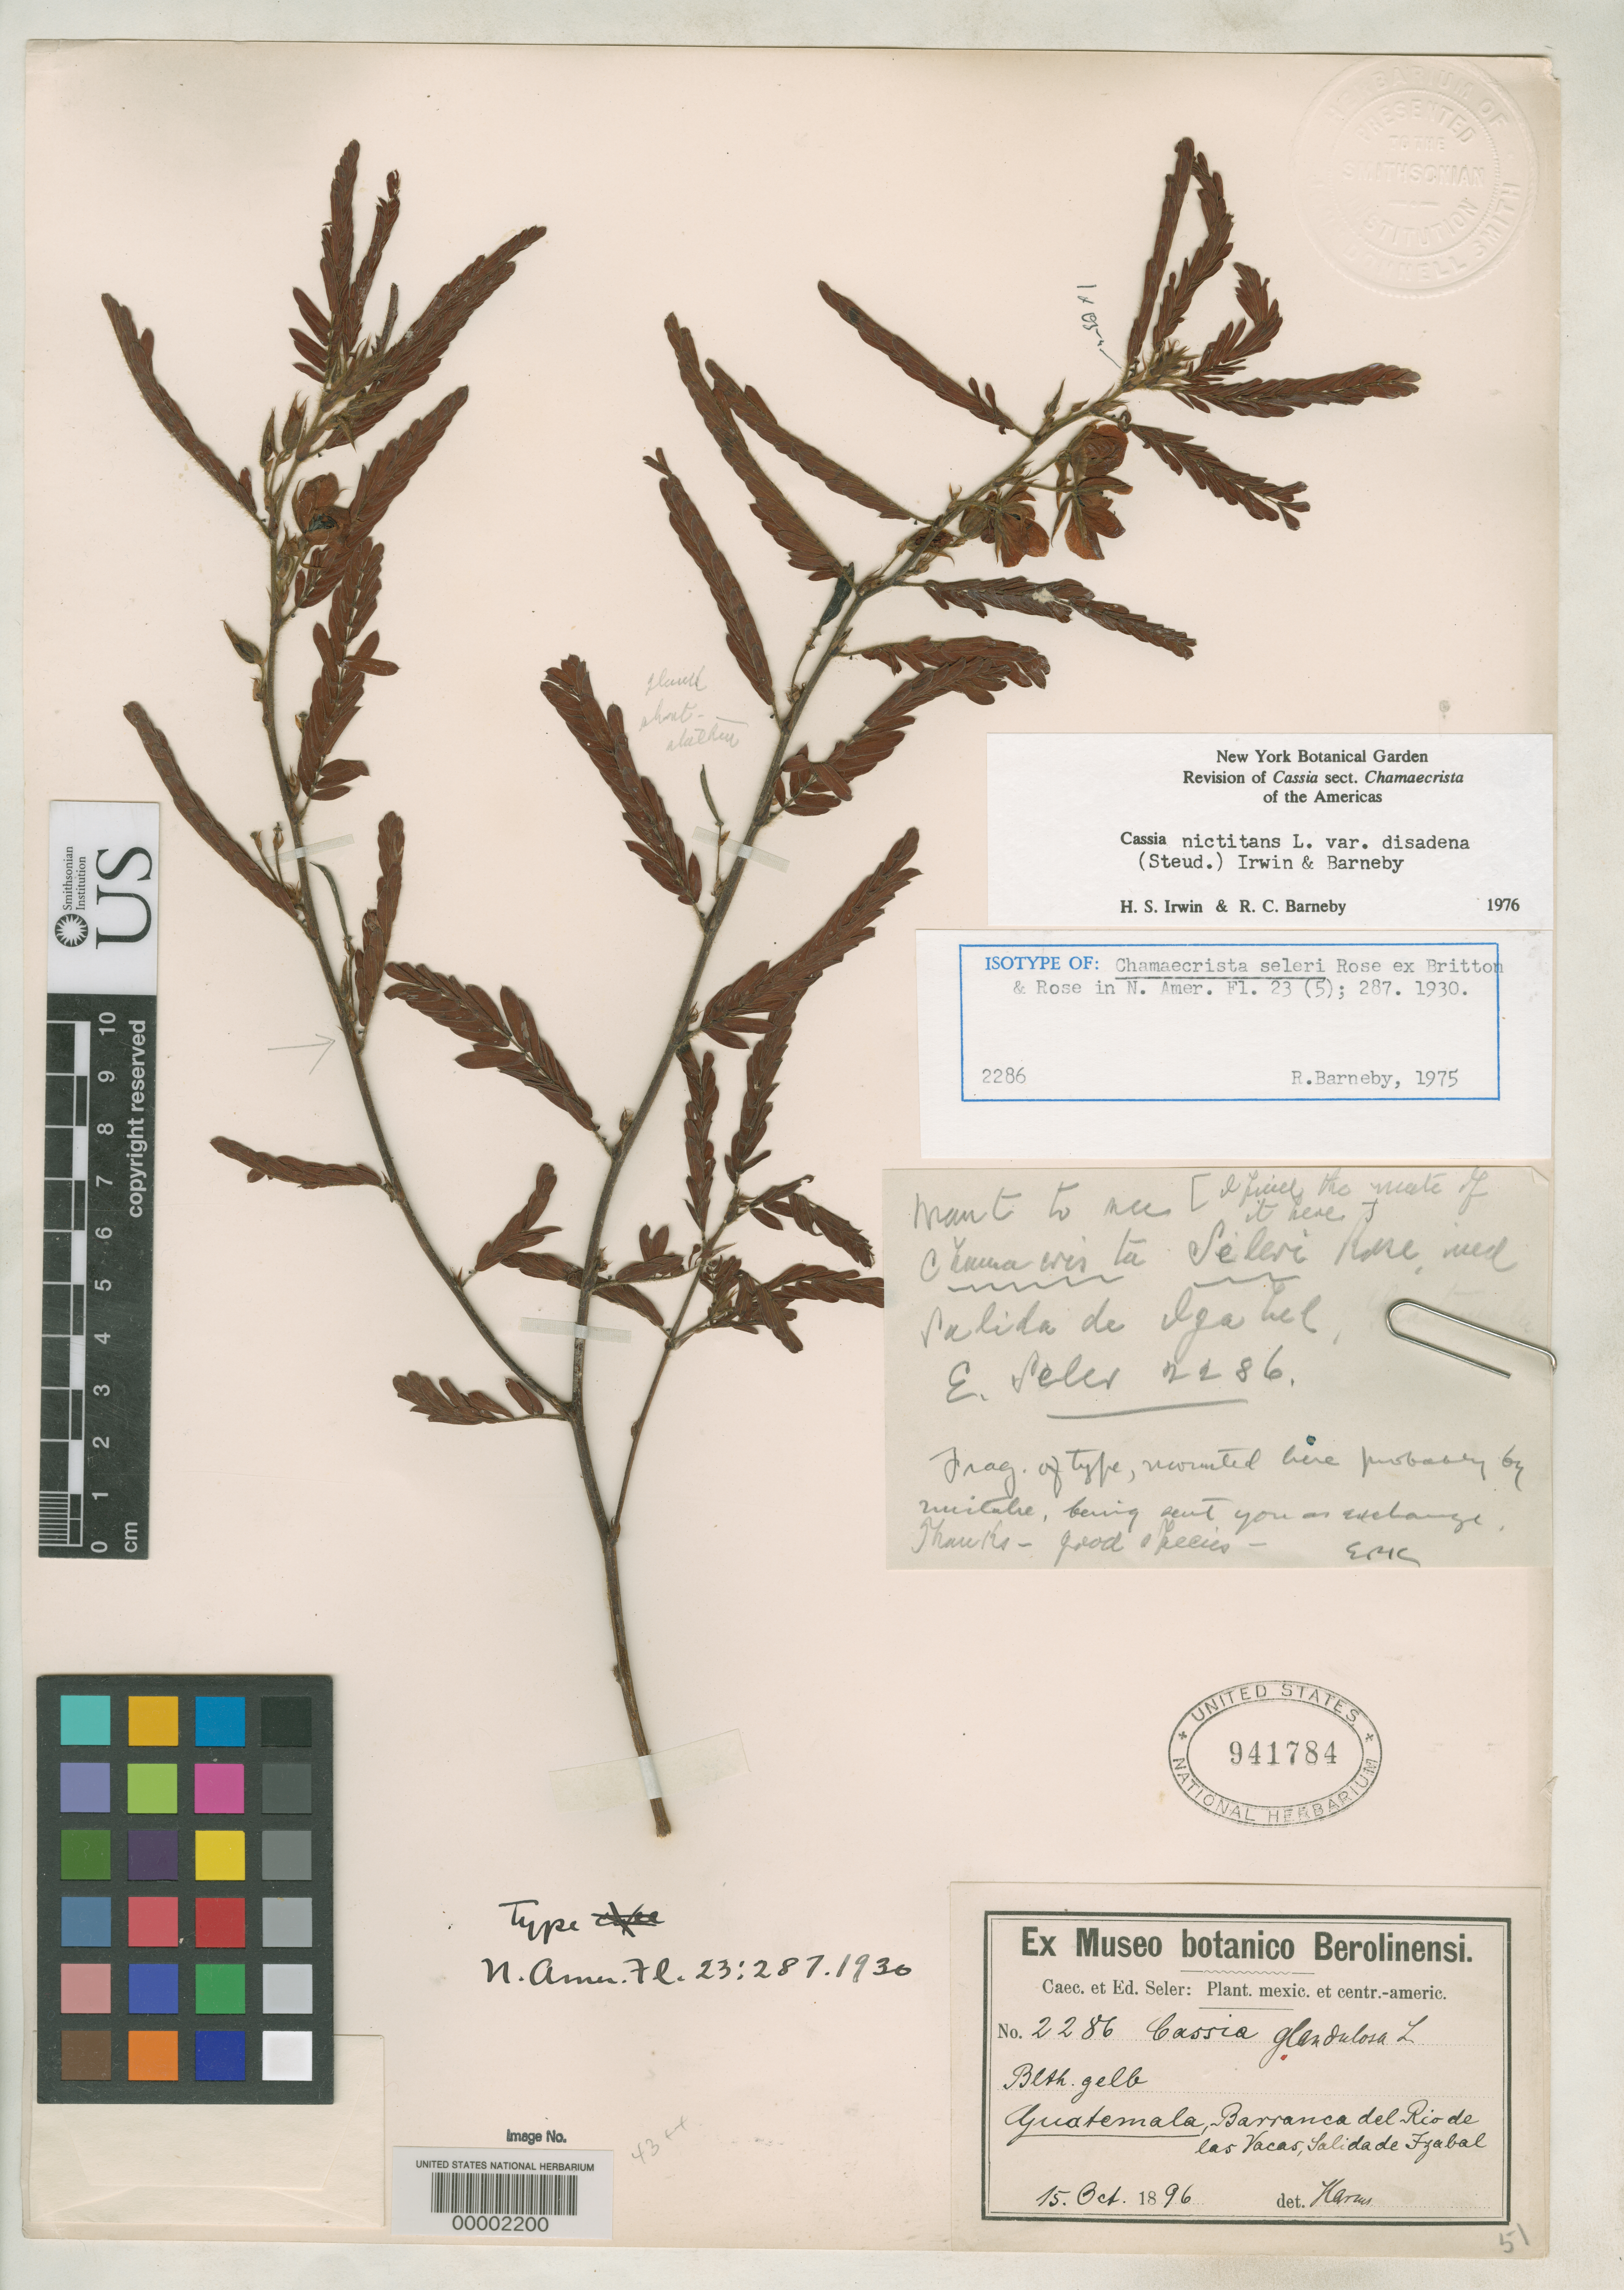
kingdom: Plantae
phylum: Tracheophyta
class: Magnoliopsida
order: Fabales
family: Fabaceae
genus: Chamaecrista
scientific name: Chamaecrista seleri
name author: Rose in Britton & Rose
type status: Holotype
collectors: C. Seler & E. Seler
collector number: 2286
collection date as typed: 15 Oct 1896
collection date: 1896-10-15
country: Guatemala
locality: Barranca del Rio de las Vacas, Salida de Izabal.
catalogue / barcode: US 941784